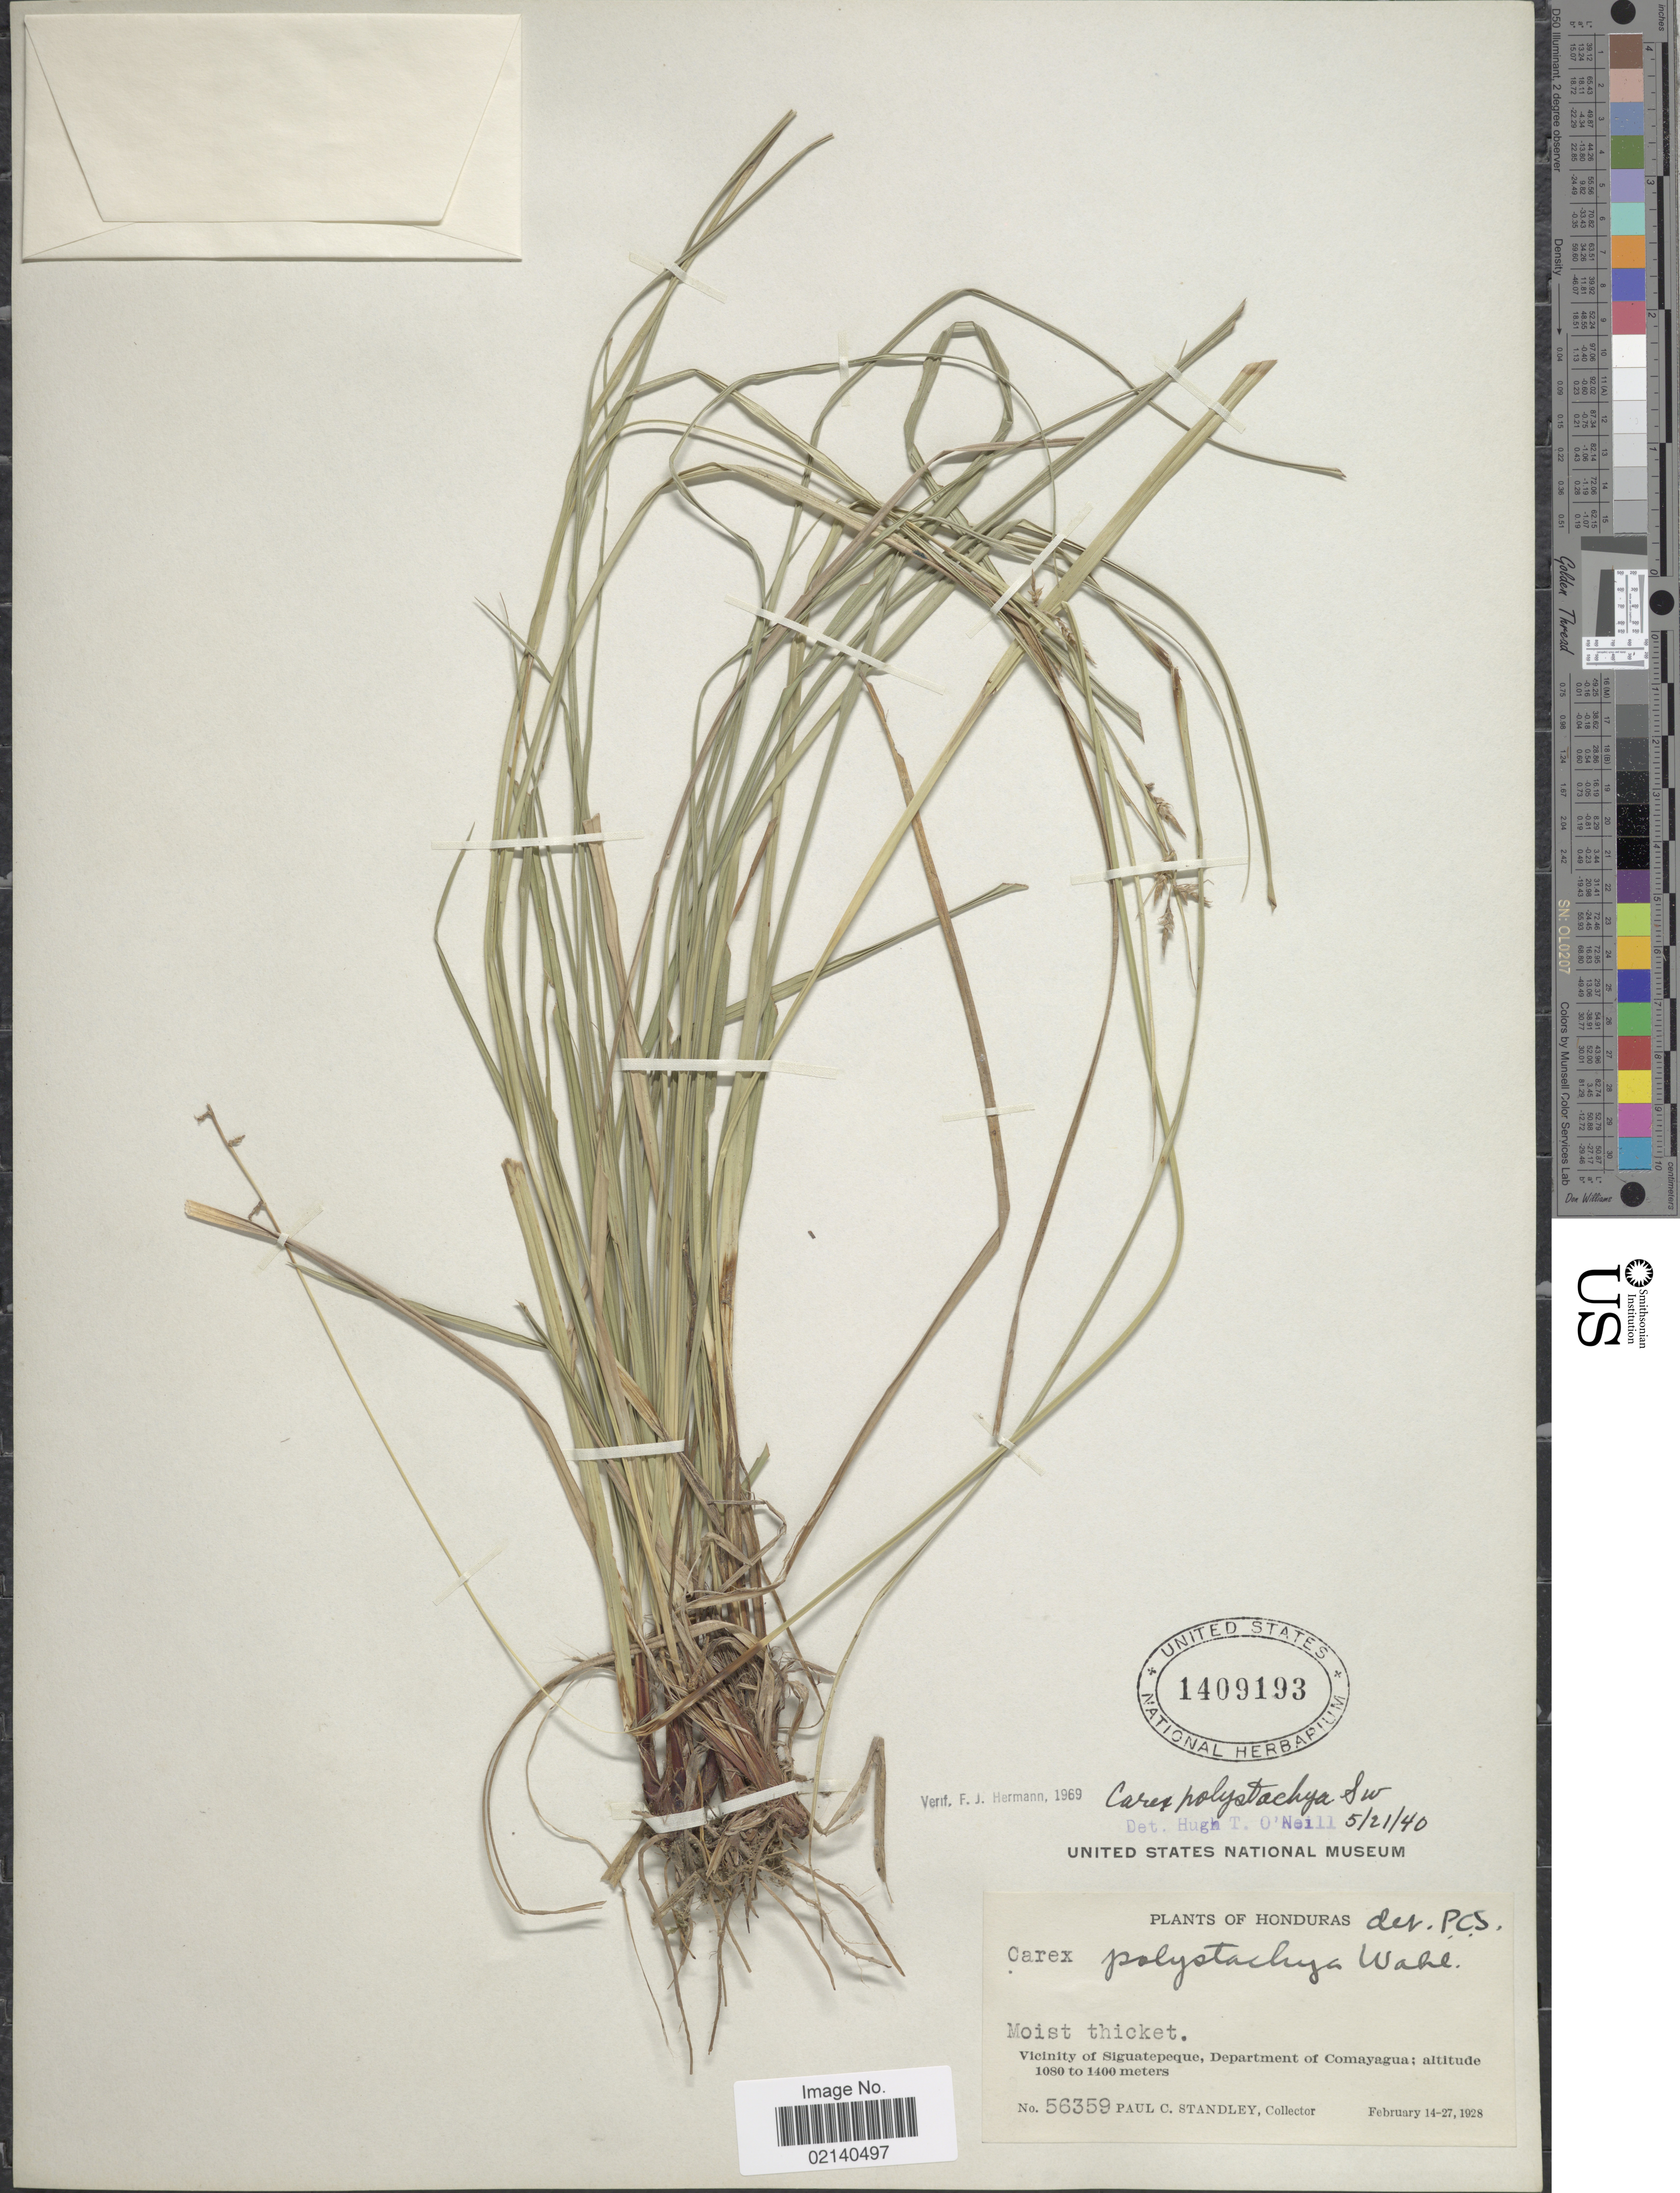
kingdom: Plantae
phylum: Tracheophyta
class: Liliopsida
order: Poales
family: Cyperaceae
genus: Carex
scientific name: Carex polystachya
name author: Sw. ex Wahlenb.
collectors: P. C. Standley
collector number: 56359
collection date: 1928-02-14/1928-02-27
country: Honduras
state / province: Comayagua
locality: Moist thicket, Vicinity of Siguatepeque.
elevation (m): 1080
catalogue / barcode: US 1409193